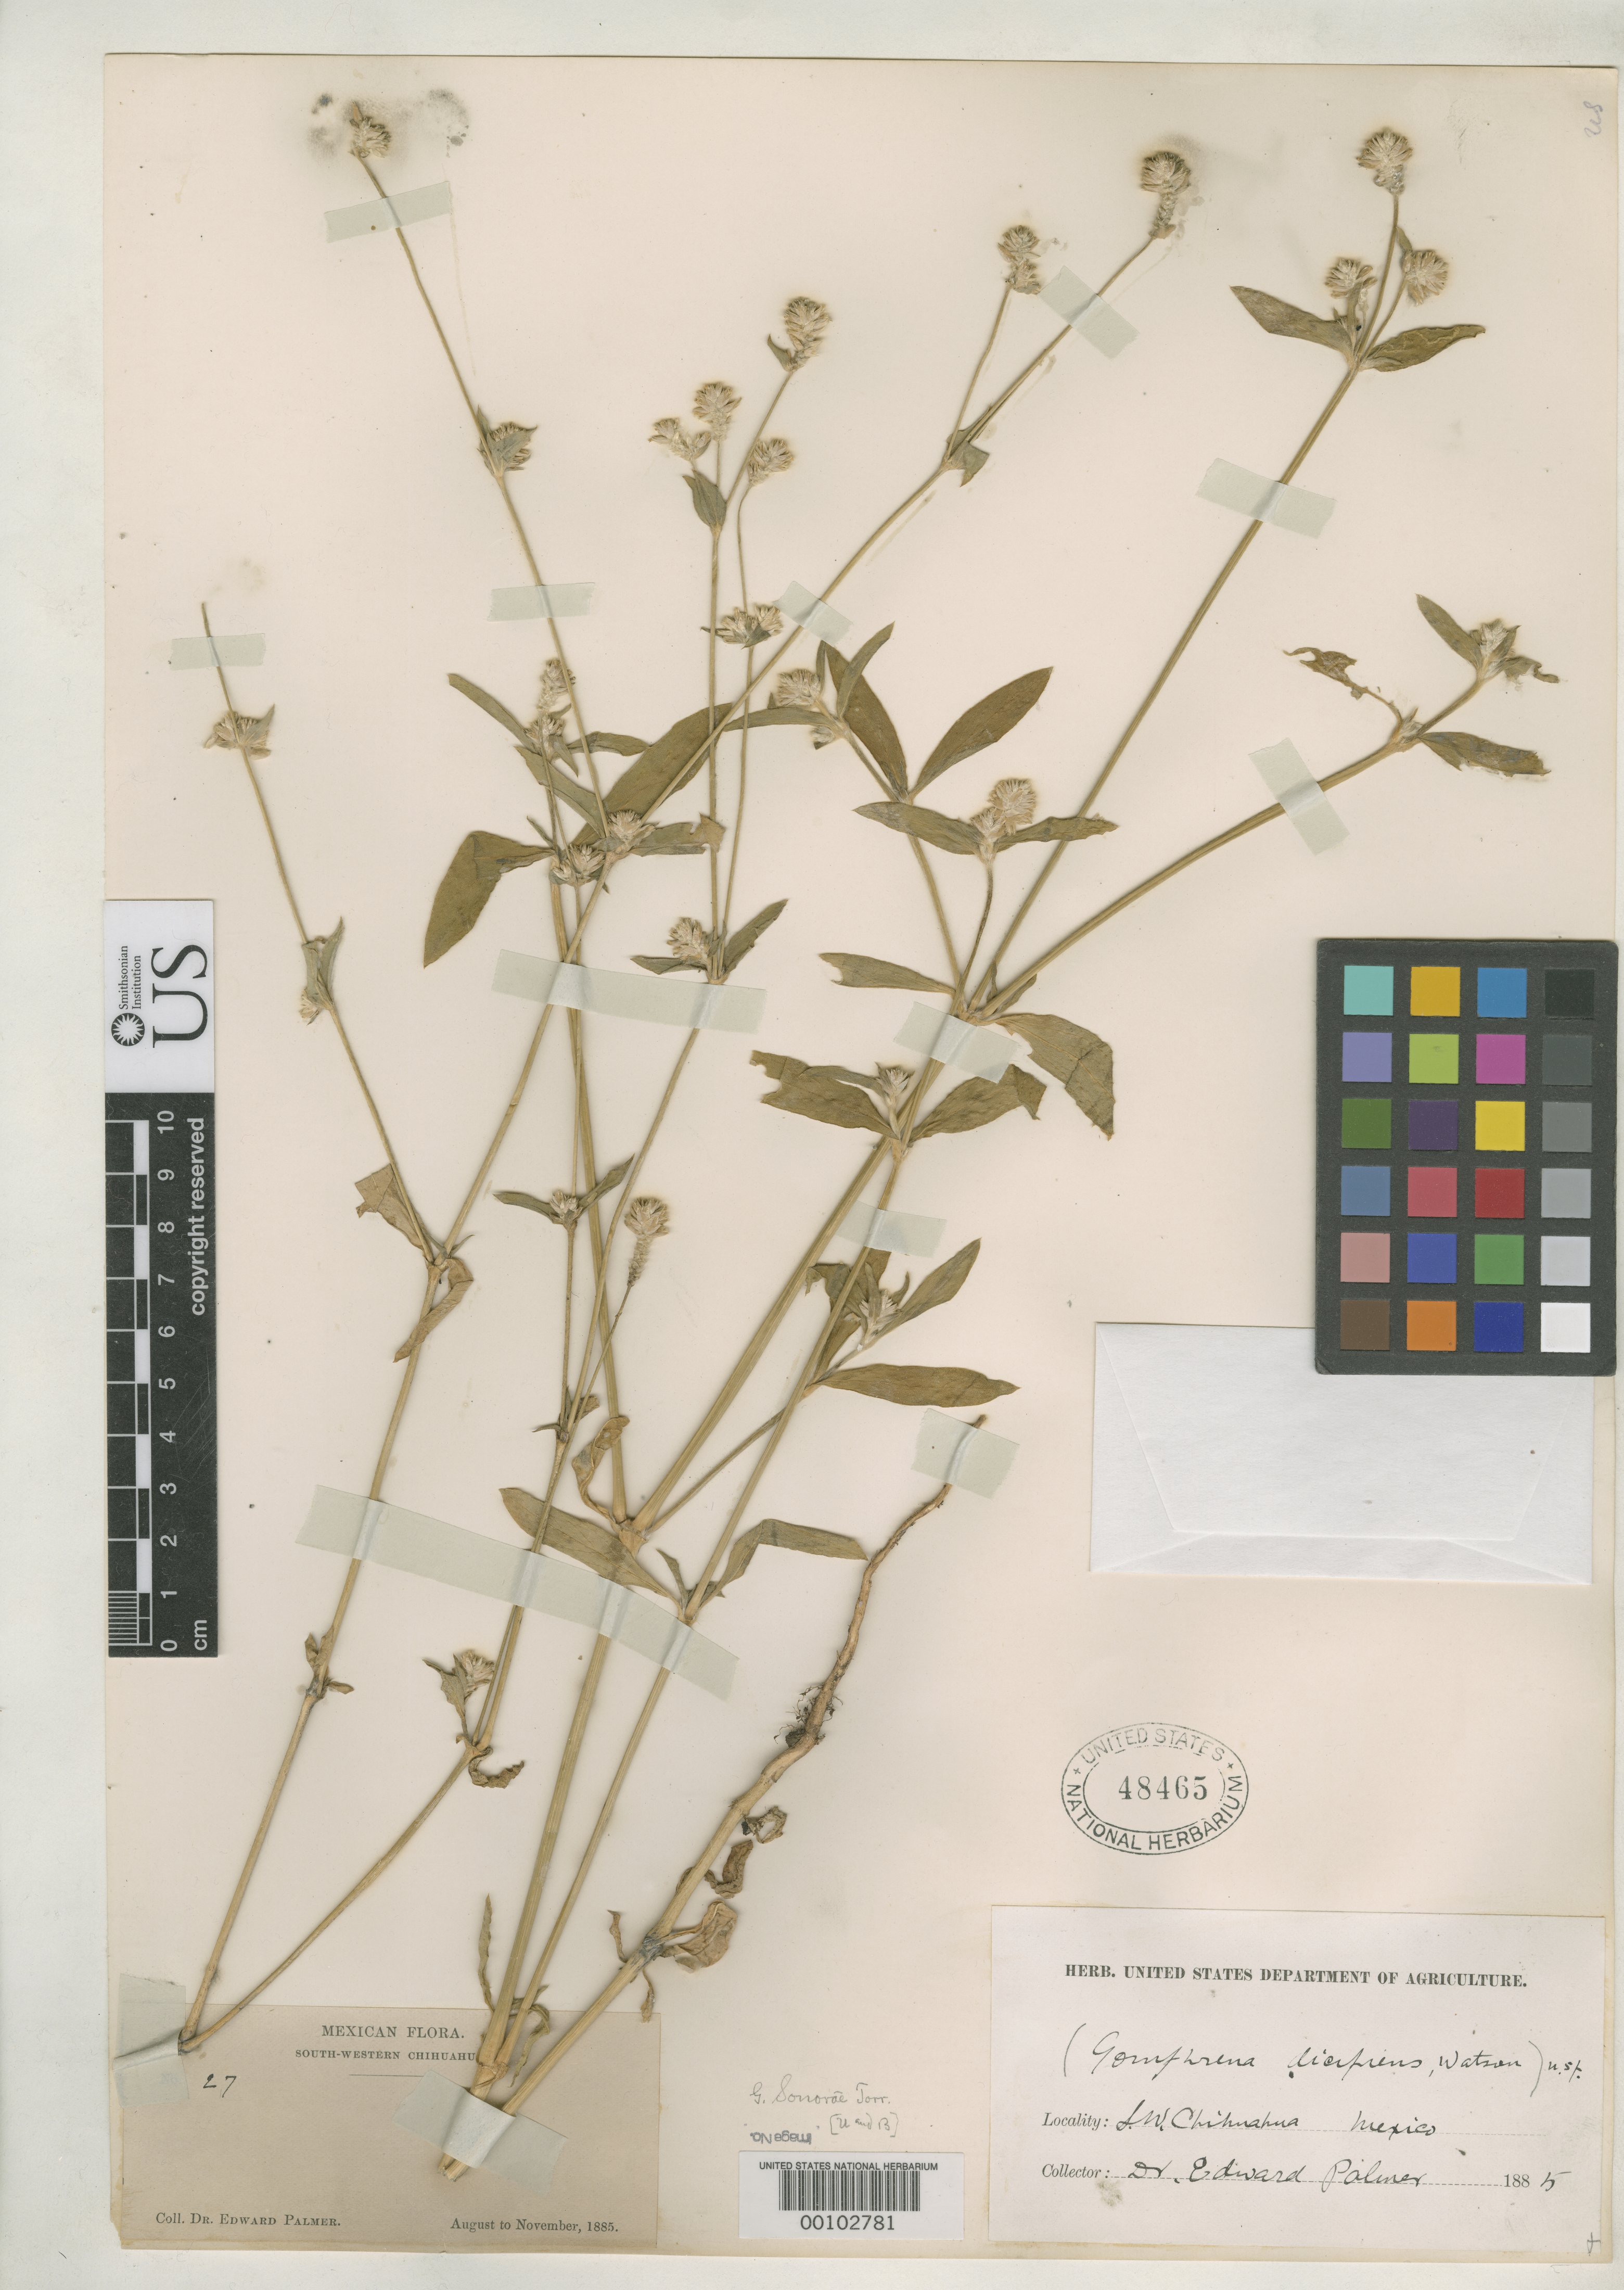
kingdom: Plantae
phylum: Tracheophyta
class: Magnoliopsida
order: Caryophyllales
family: Amaranthaceae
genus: Gomphrena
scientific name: Gomphrena decipiens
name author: S. Watson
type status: Type Collection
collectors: E. Palmer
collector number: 27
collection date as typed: Aug 1885 to -- Nov 1885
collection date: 1885-08/1885-11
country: Mexico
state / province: Chihuahua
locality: South-western Chihuahua.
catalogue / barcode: US 48465